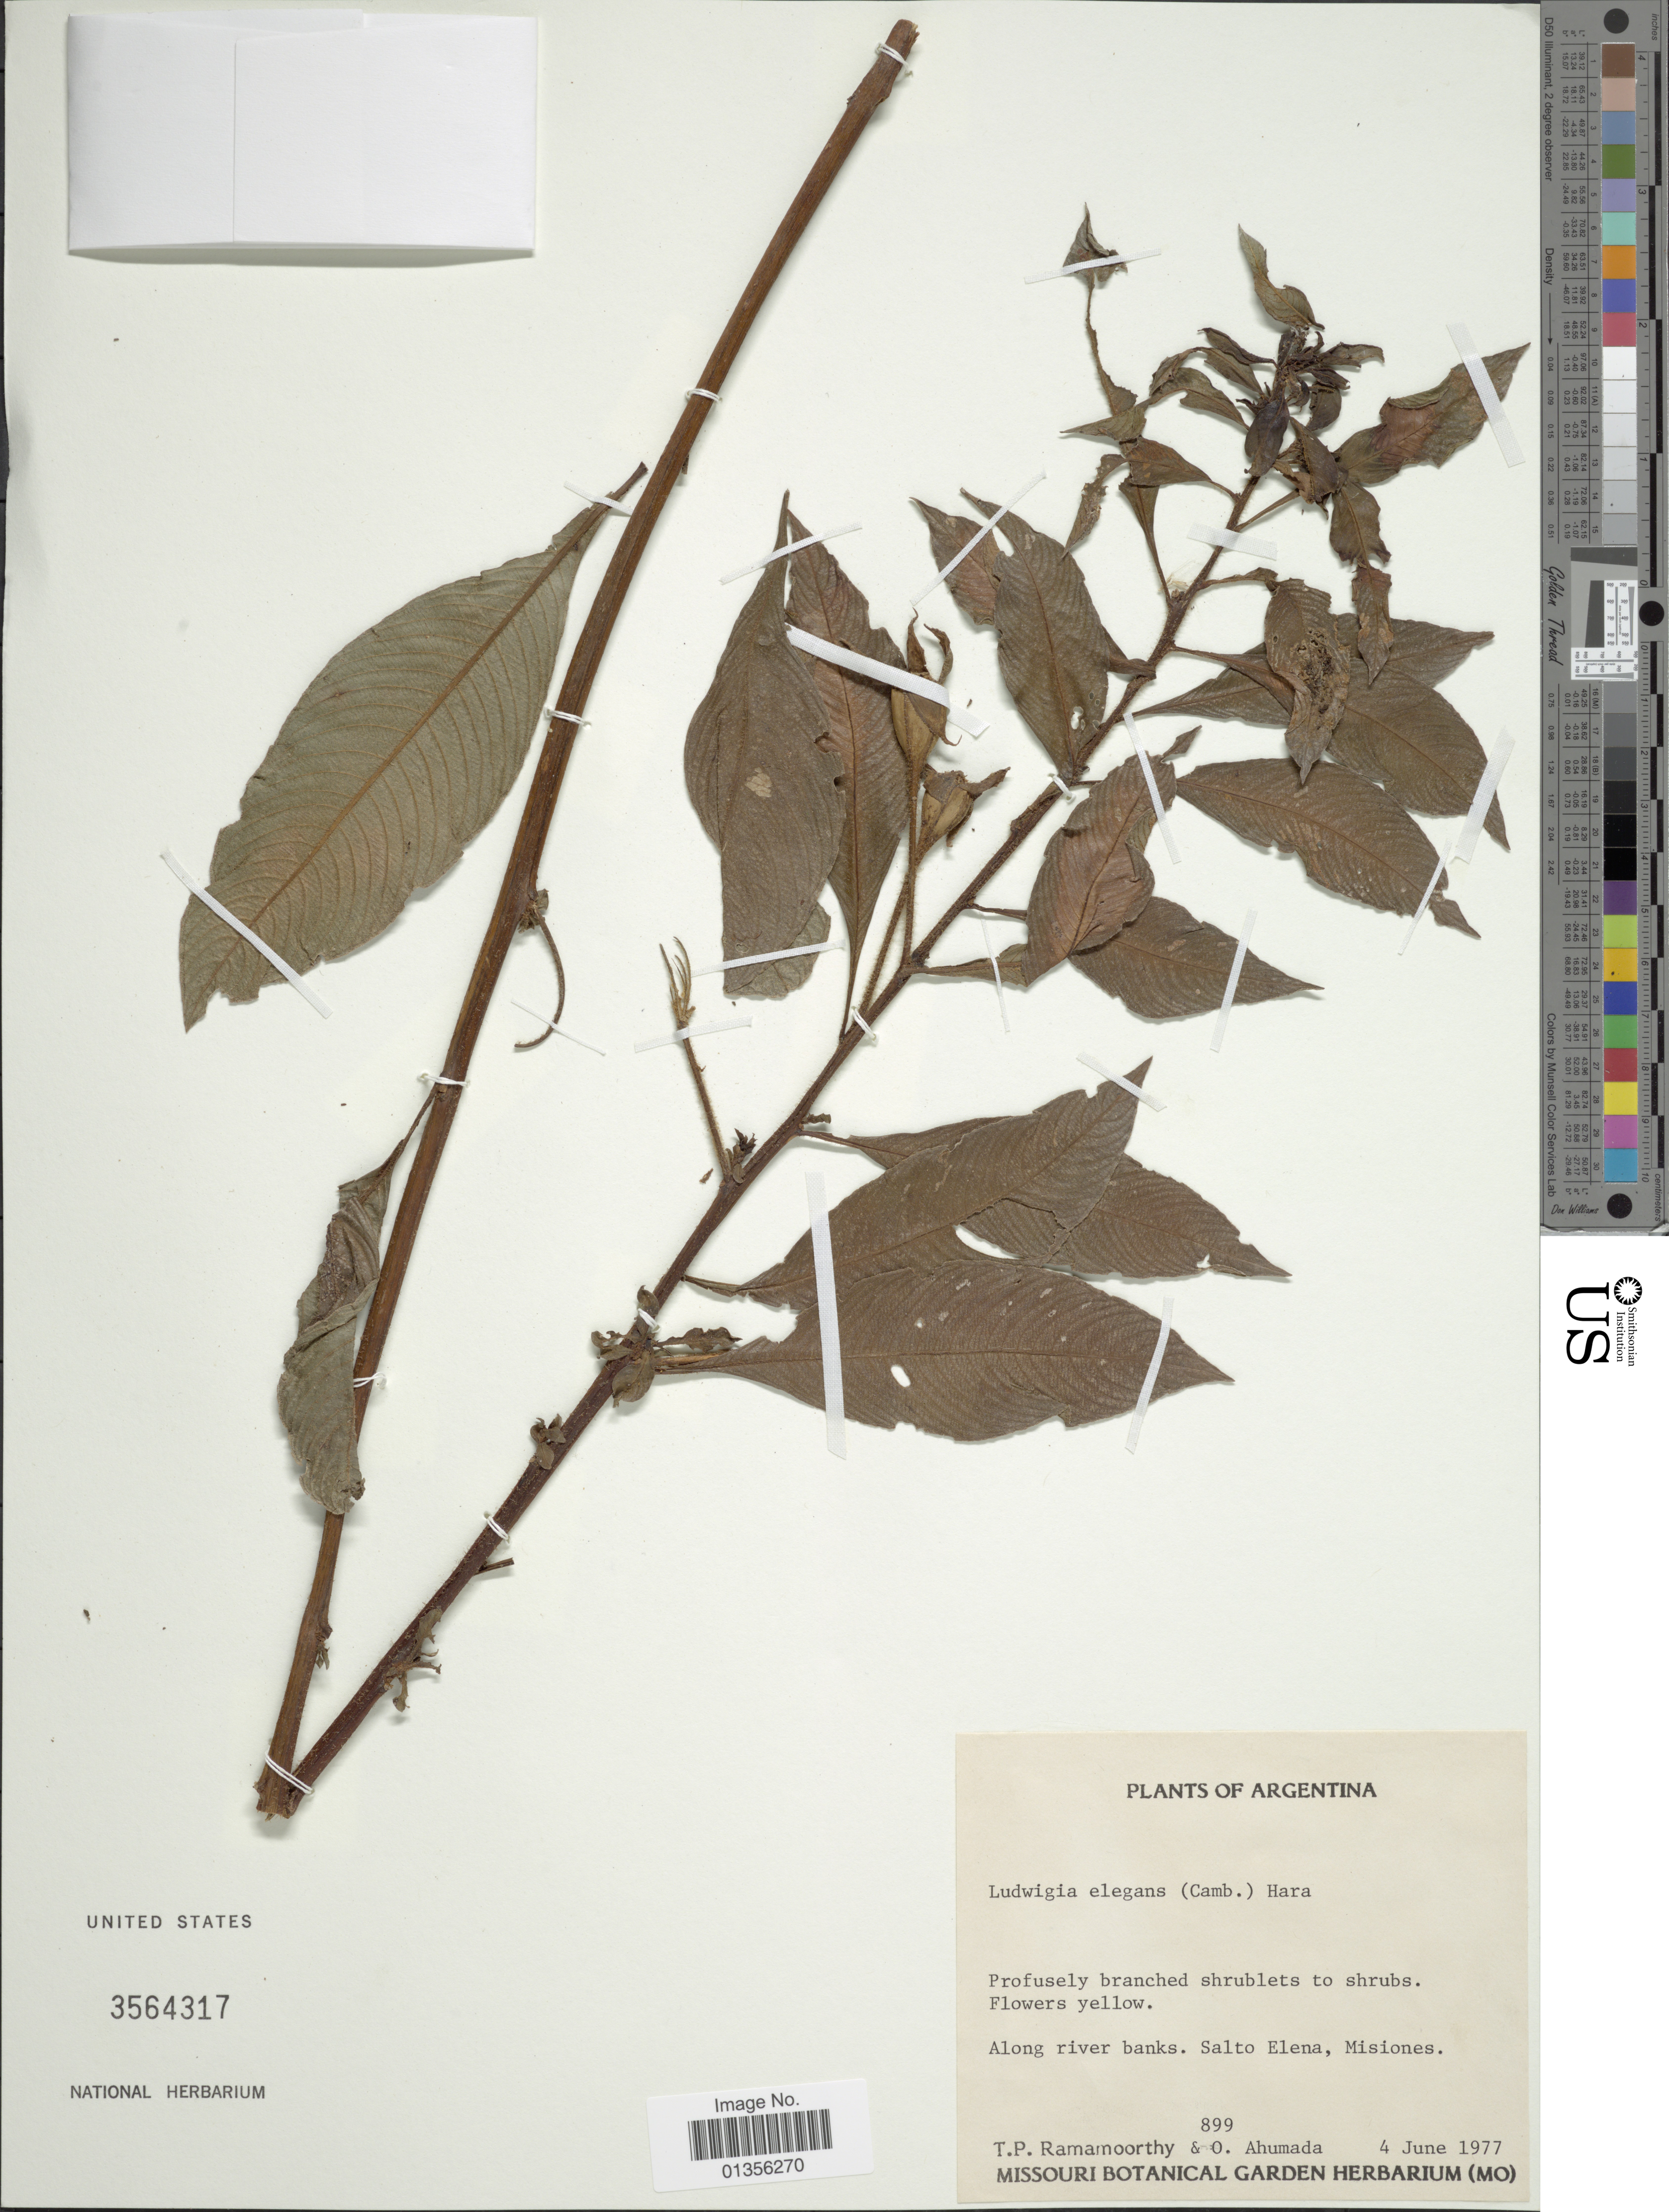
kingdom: Plantae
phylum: Tracheophyta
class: Magnoliopsida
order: Myrtales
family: Onagraceae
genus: Ludwigia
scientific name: Ludwigia elegans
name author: (Cambess.) H. Hara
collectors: T. P. Ramamoorthy & O. Ahumada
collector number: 899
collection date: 1977-06-04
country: Argentina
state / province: Misiones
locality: Salto Elena.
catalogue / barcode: US 3564317